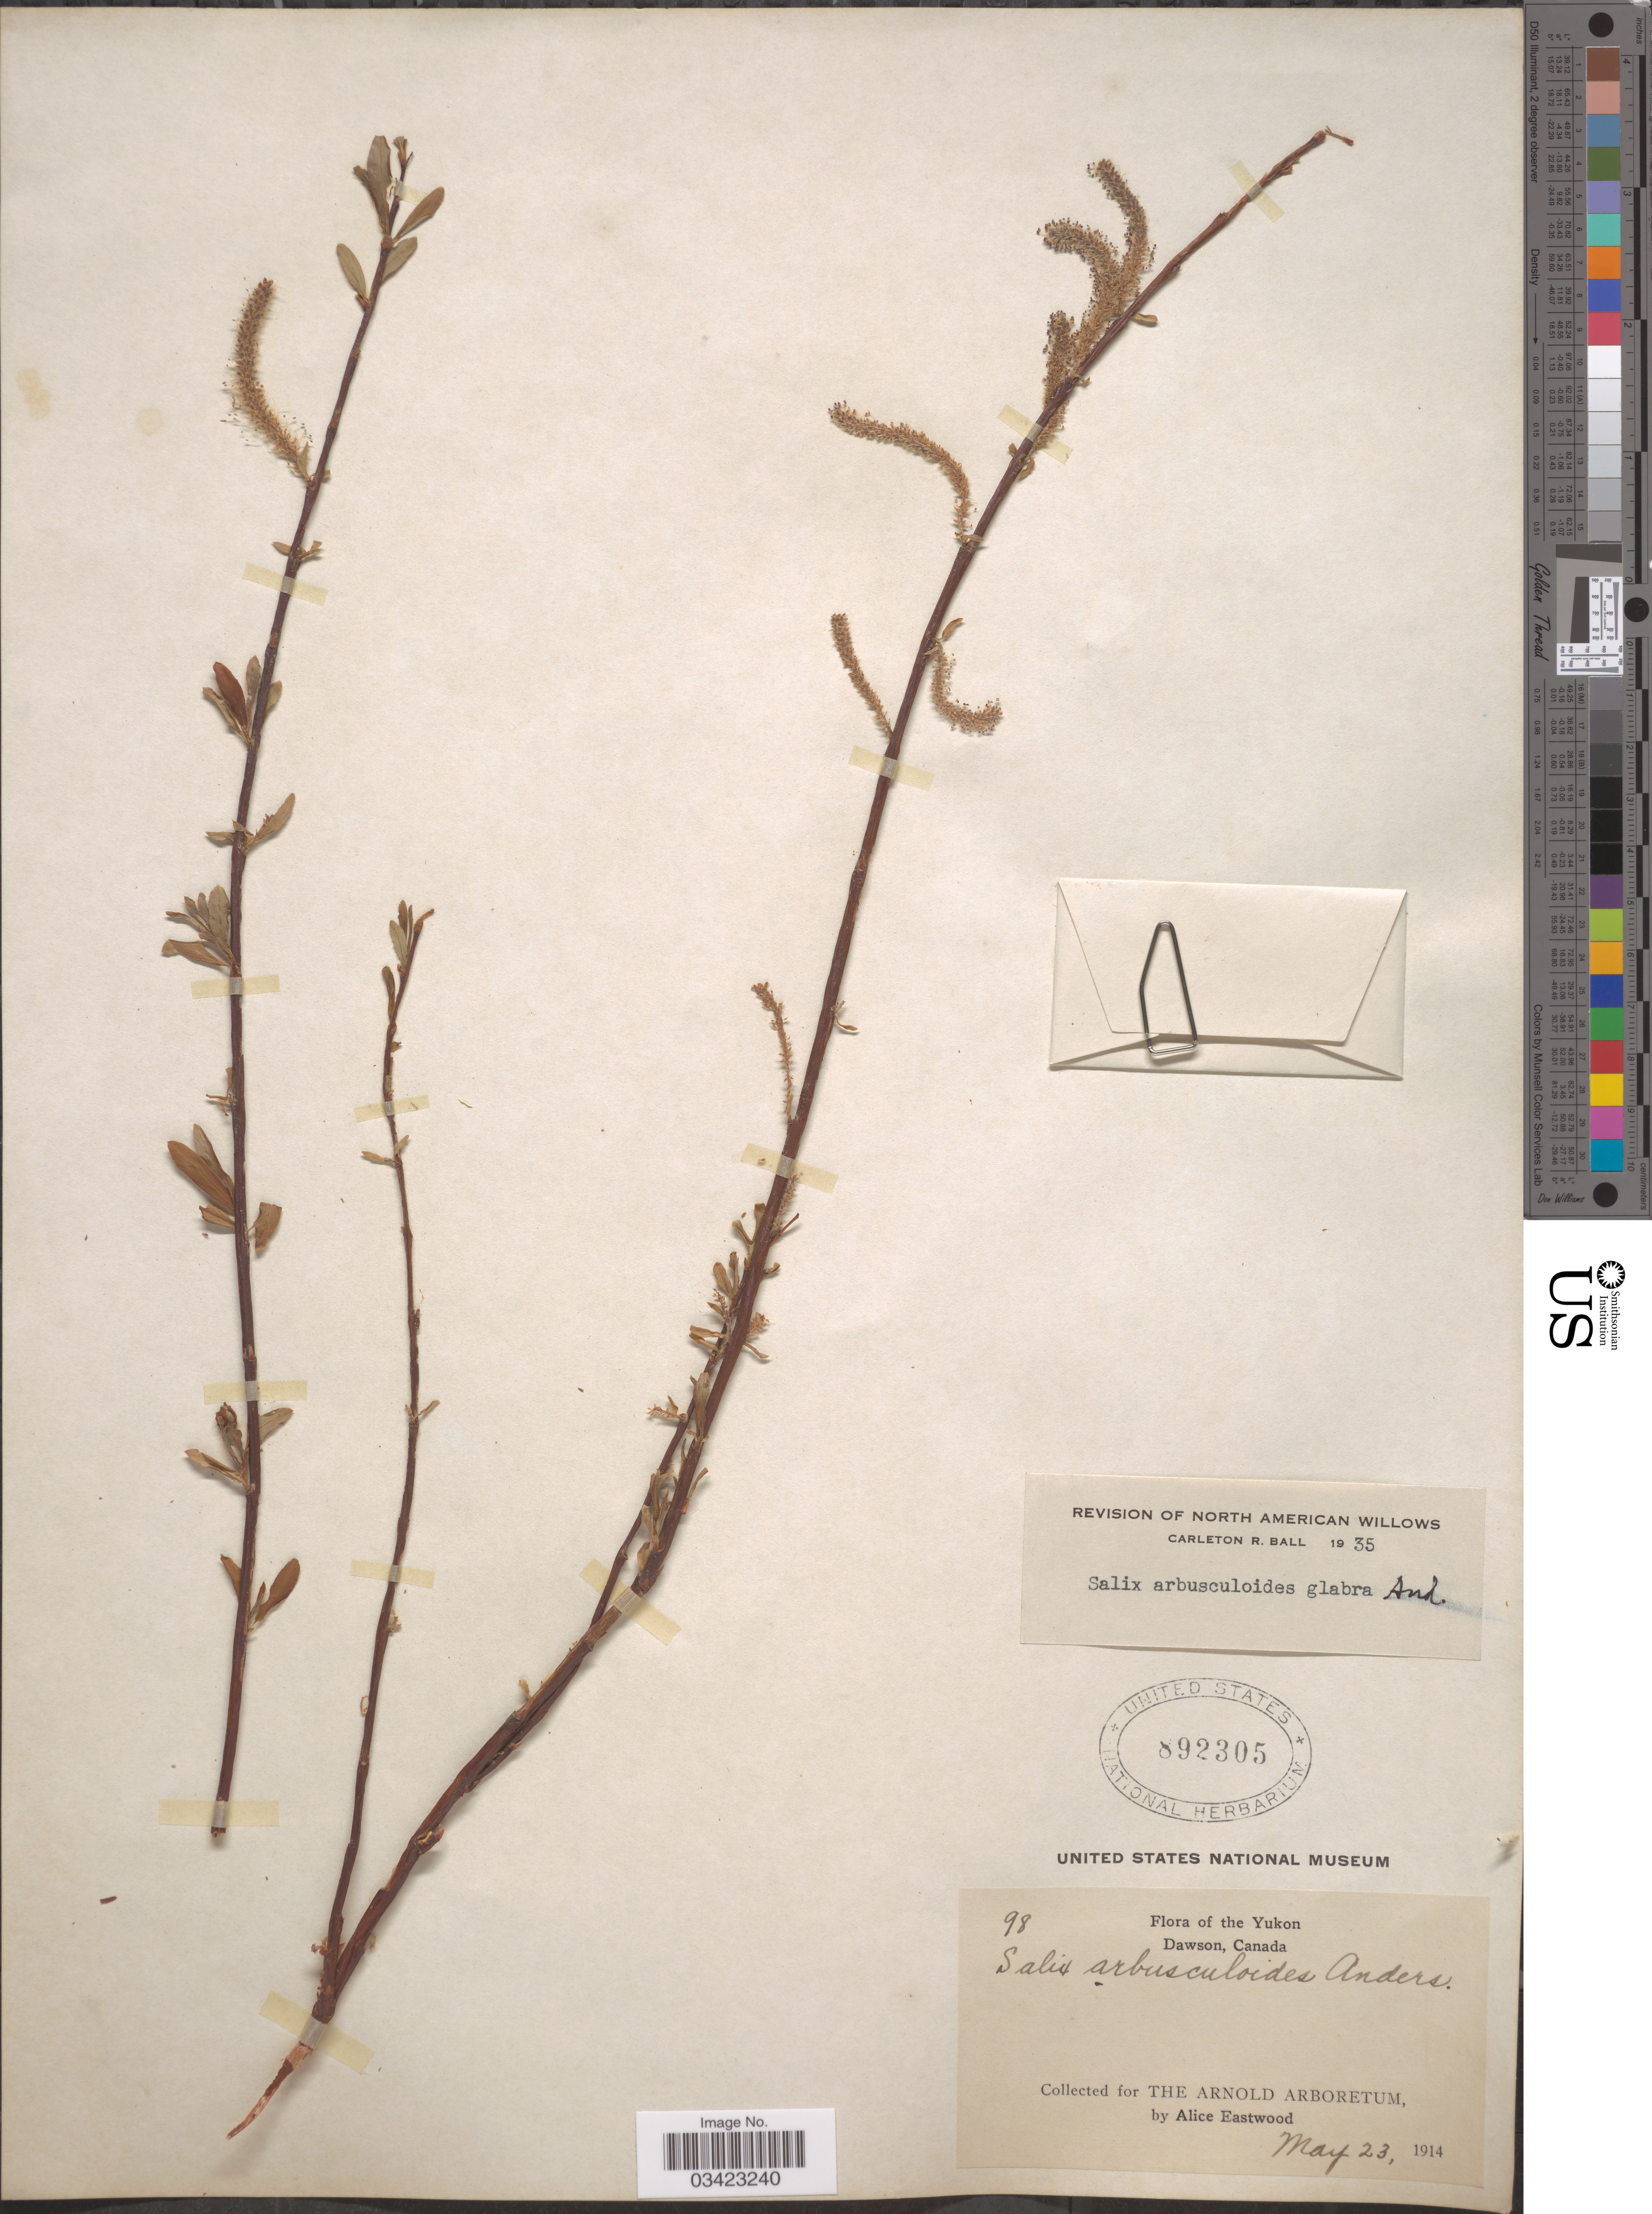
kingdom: Plantae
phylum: Tracheophyta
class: Magnoliopsida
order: Malpighiales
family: Salicaceae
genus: Salix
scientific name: Salix arbusculoides var. glabra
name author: Andersson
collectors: A. Eastwood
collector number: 98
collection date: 1914-05-23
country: Canada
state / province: Yukon Territory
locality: Yukon, Dawson.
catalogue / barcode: US 892305